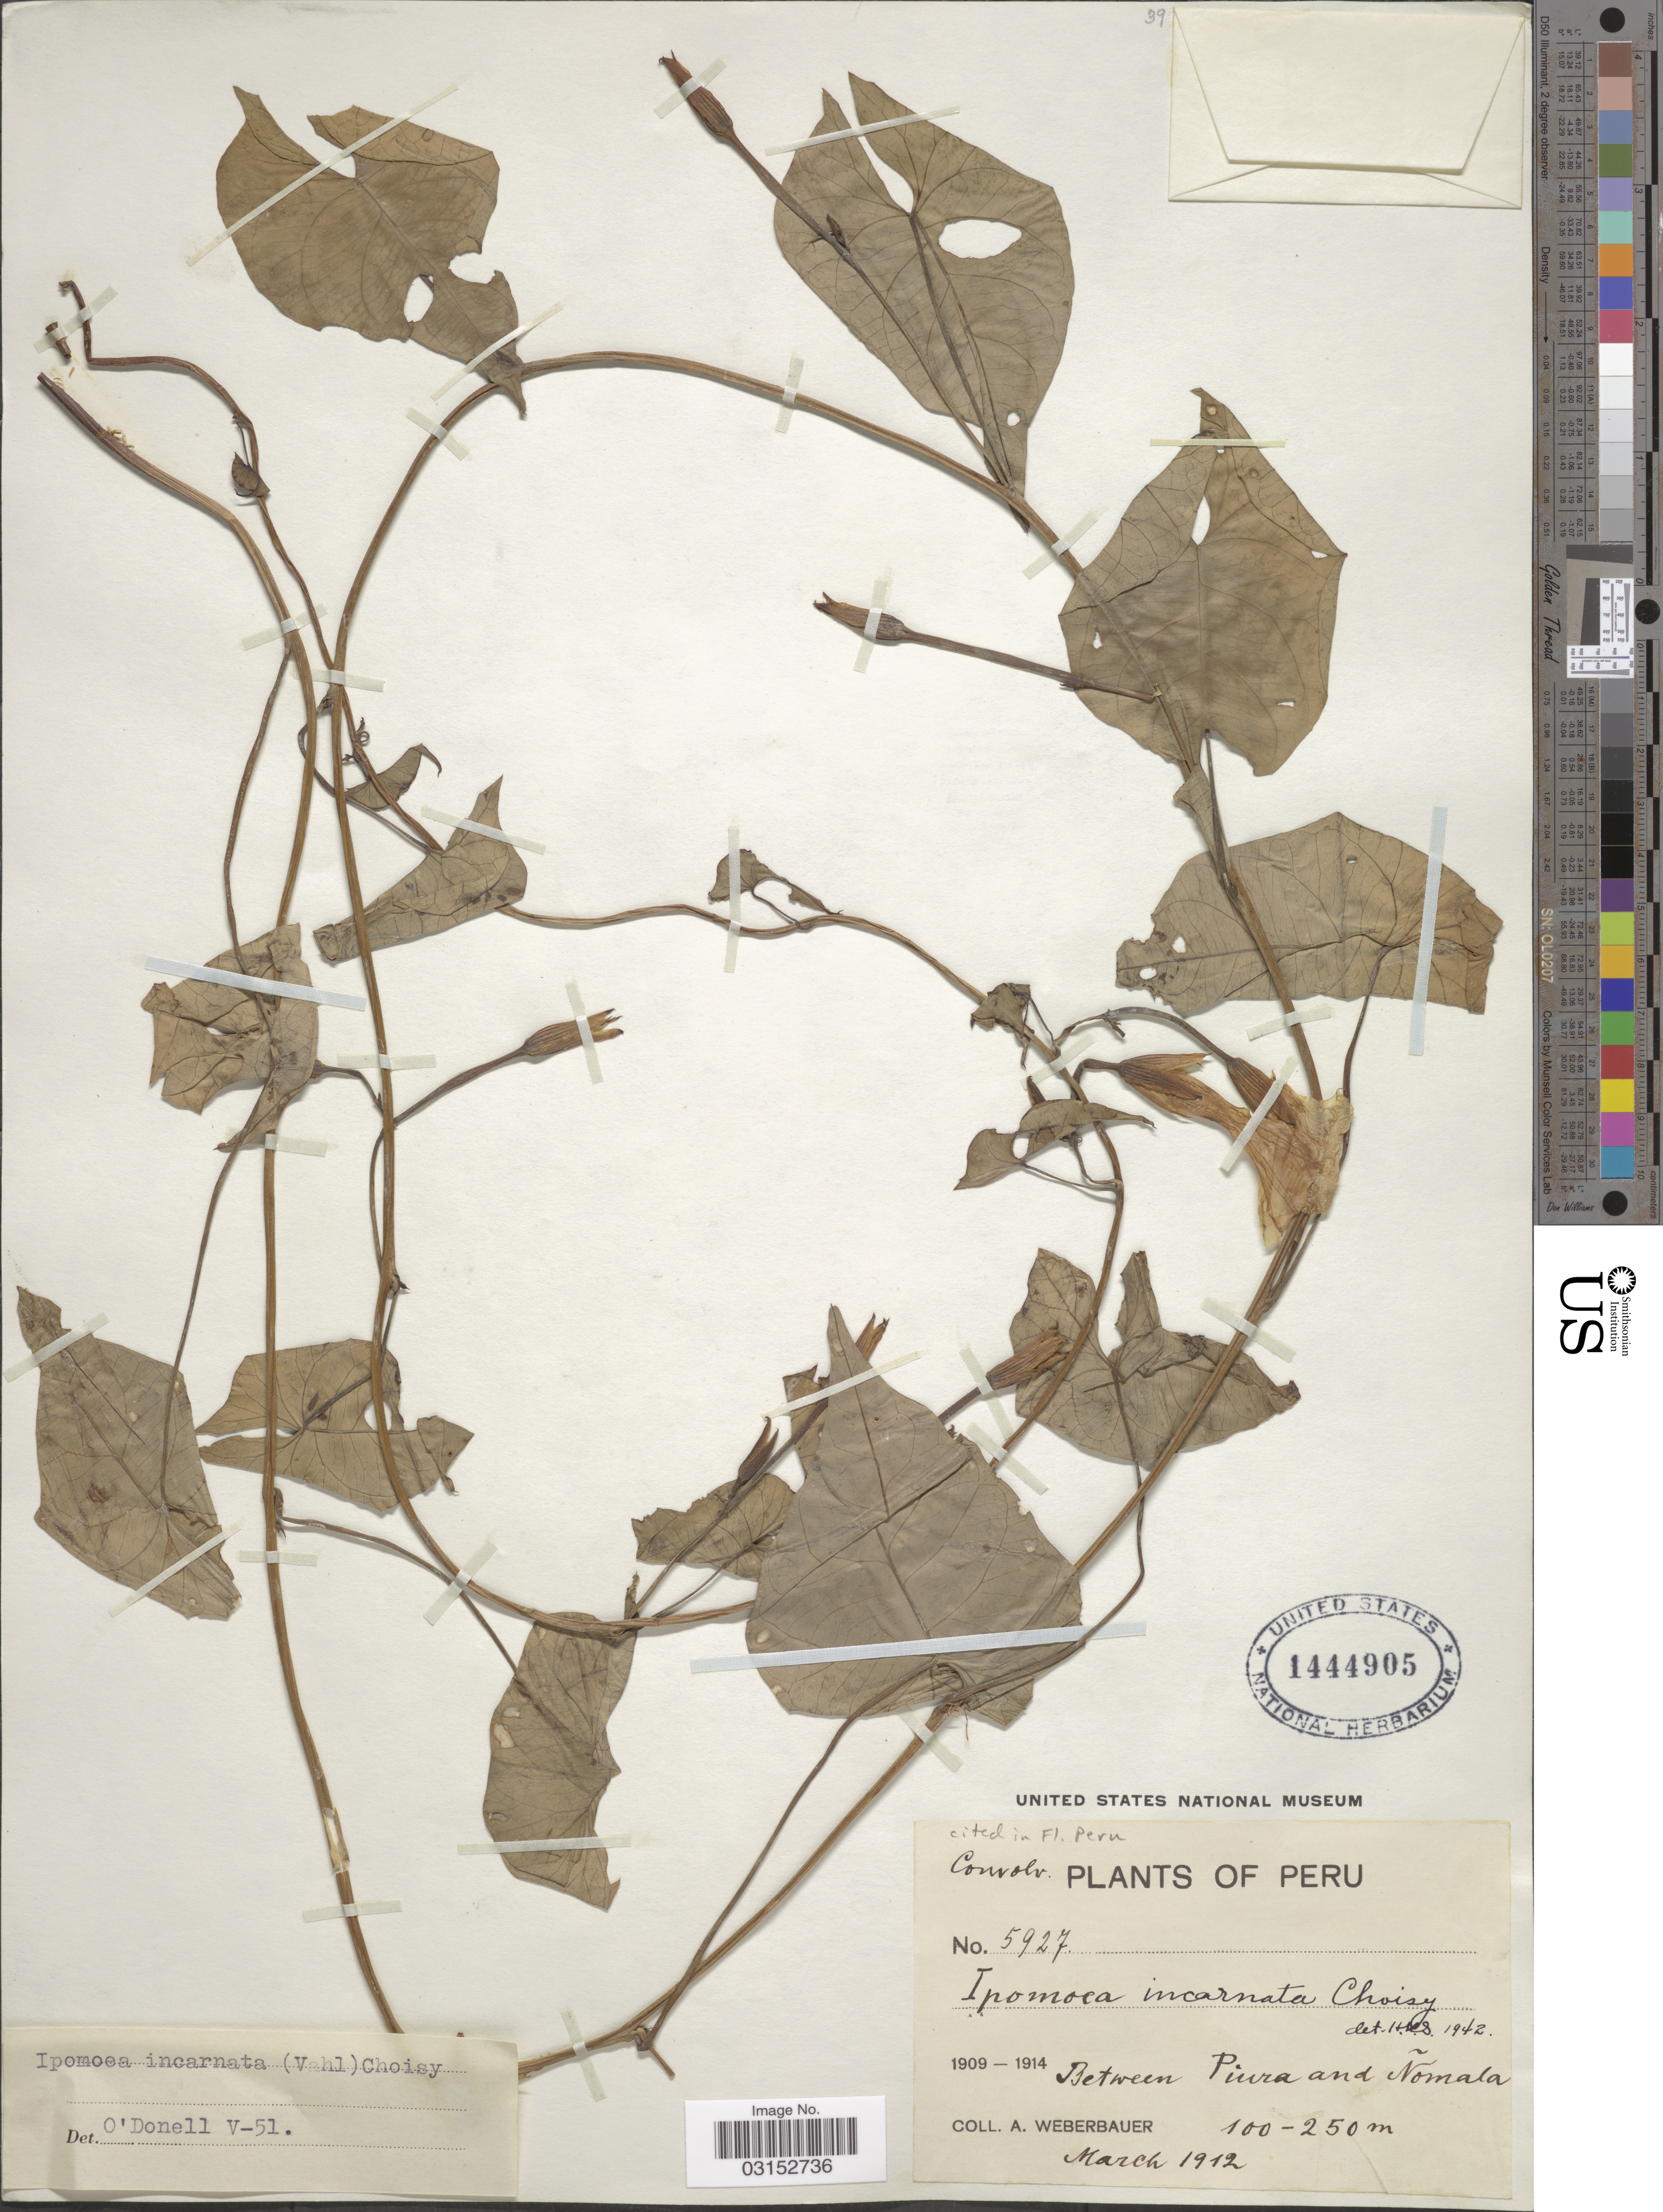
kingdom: Plantae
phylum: Tracheophyta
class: Magnoliopsida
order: Solanales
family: Convolvulaceae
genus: Ipomoea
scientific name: Ipomoea incarnata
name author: (Vahl) Choisy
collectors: A. Weberbauer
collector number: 5927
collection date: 1912-03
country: Peru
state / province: Piura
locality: Between Piura and Ñomala.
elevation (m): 100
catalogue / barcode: US 1444905